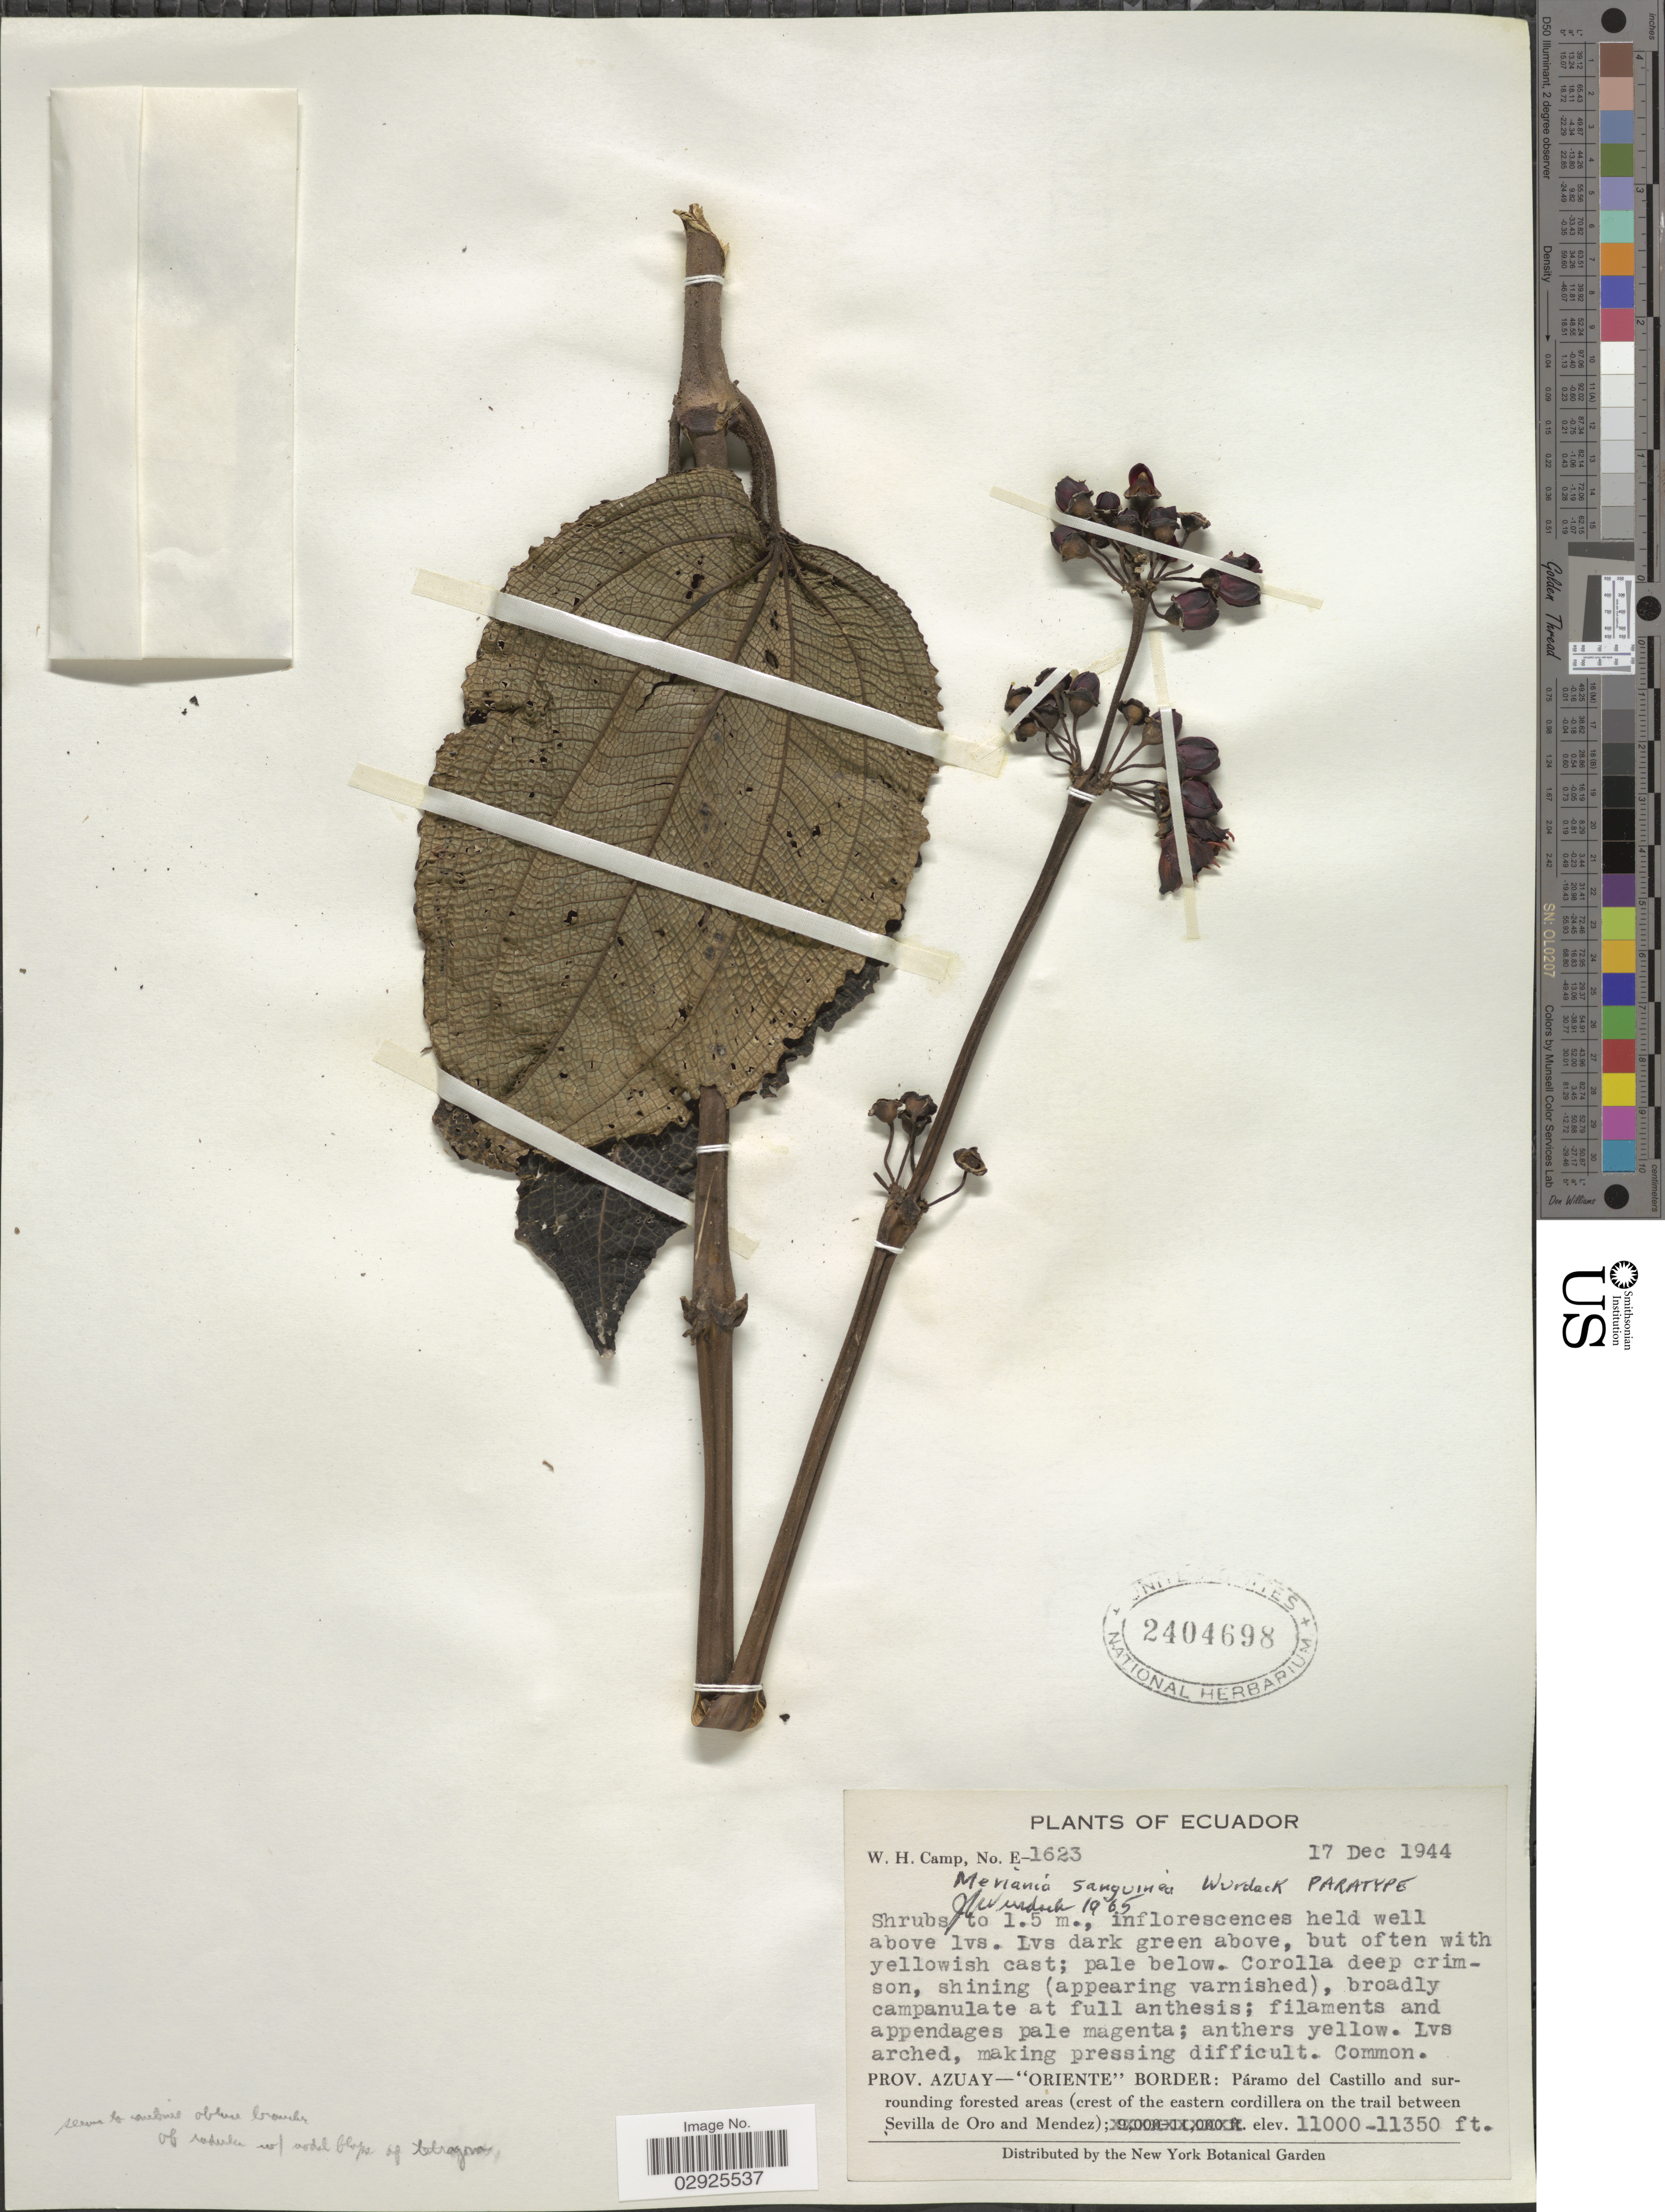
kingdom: Plantae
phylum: Tracheophyta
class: Magnoliopsida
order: Myrtales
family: Melastomataceae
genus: Meriania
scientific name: Meriania sanguinea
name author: Wurdack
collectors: W. H. Camp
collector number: E-1623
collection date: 1944-12-17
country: Ecuador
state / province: Azuay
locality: Prov. Azuay - "Oriente" Border: Páramo del Castillo and surrounding forested areas (crest of the eastern cordillera on the trail between Sevilla de Oro and Mendez).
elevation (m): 3353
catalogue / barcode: US 2404698